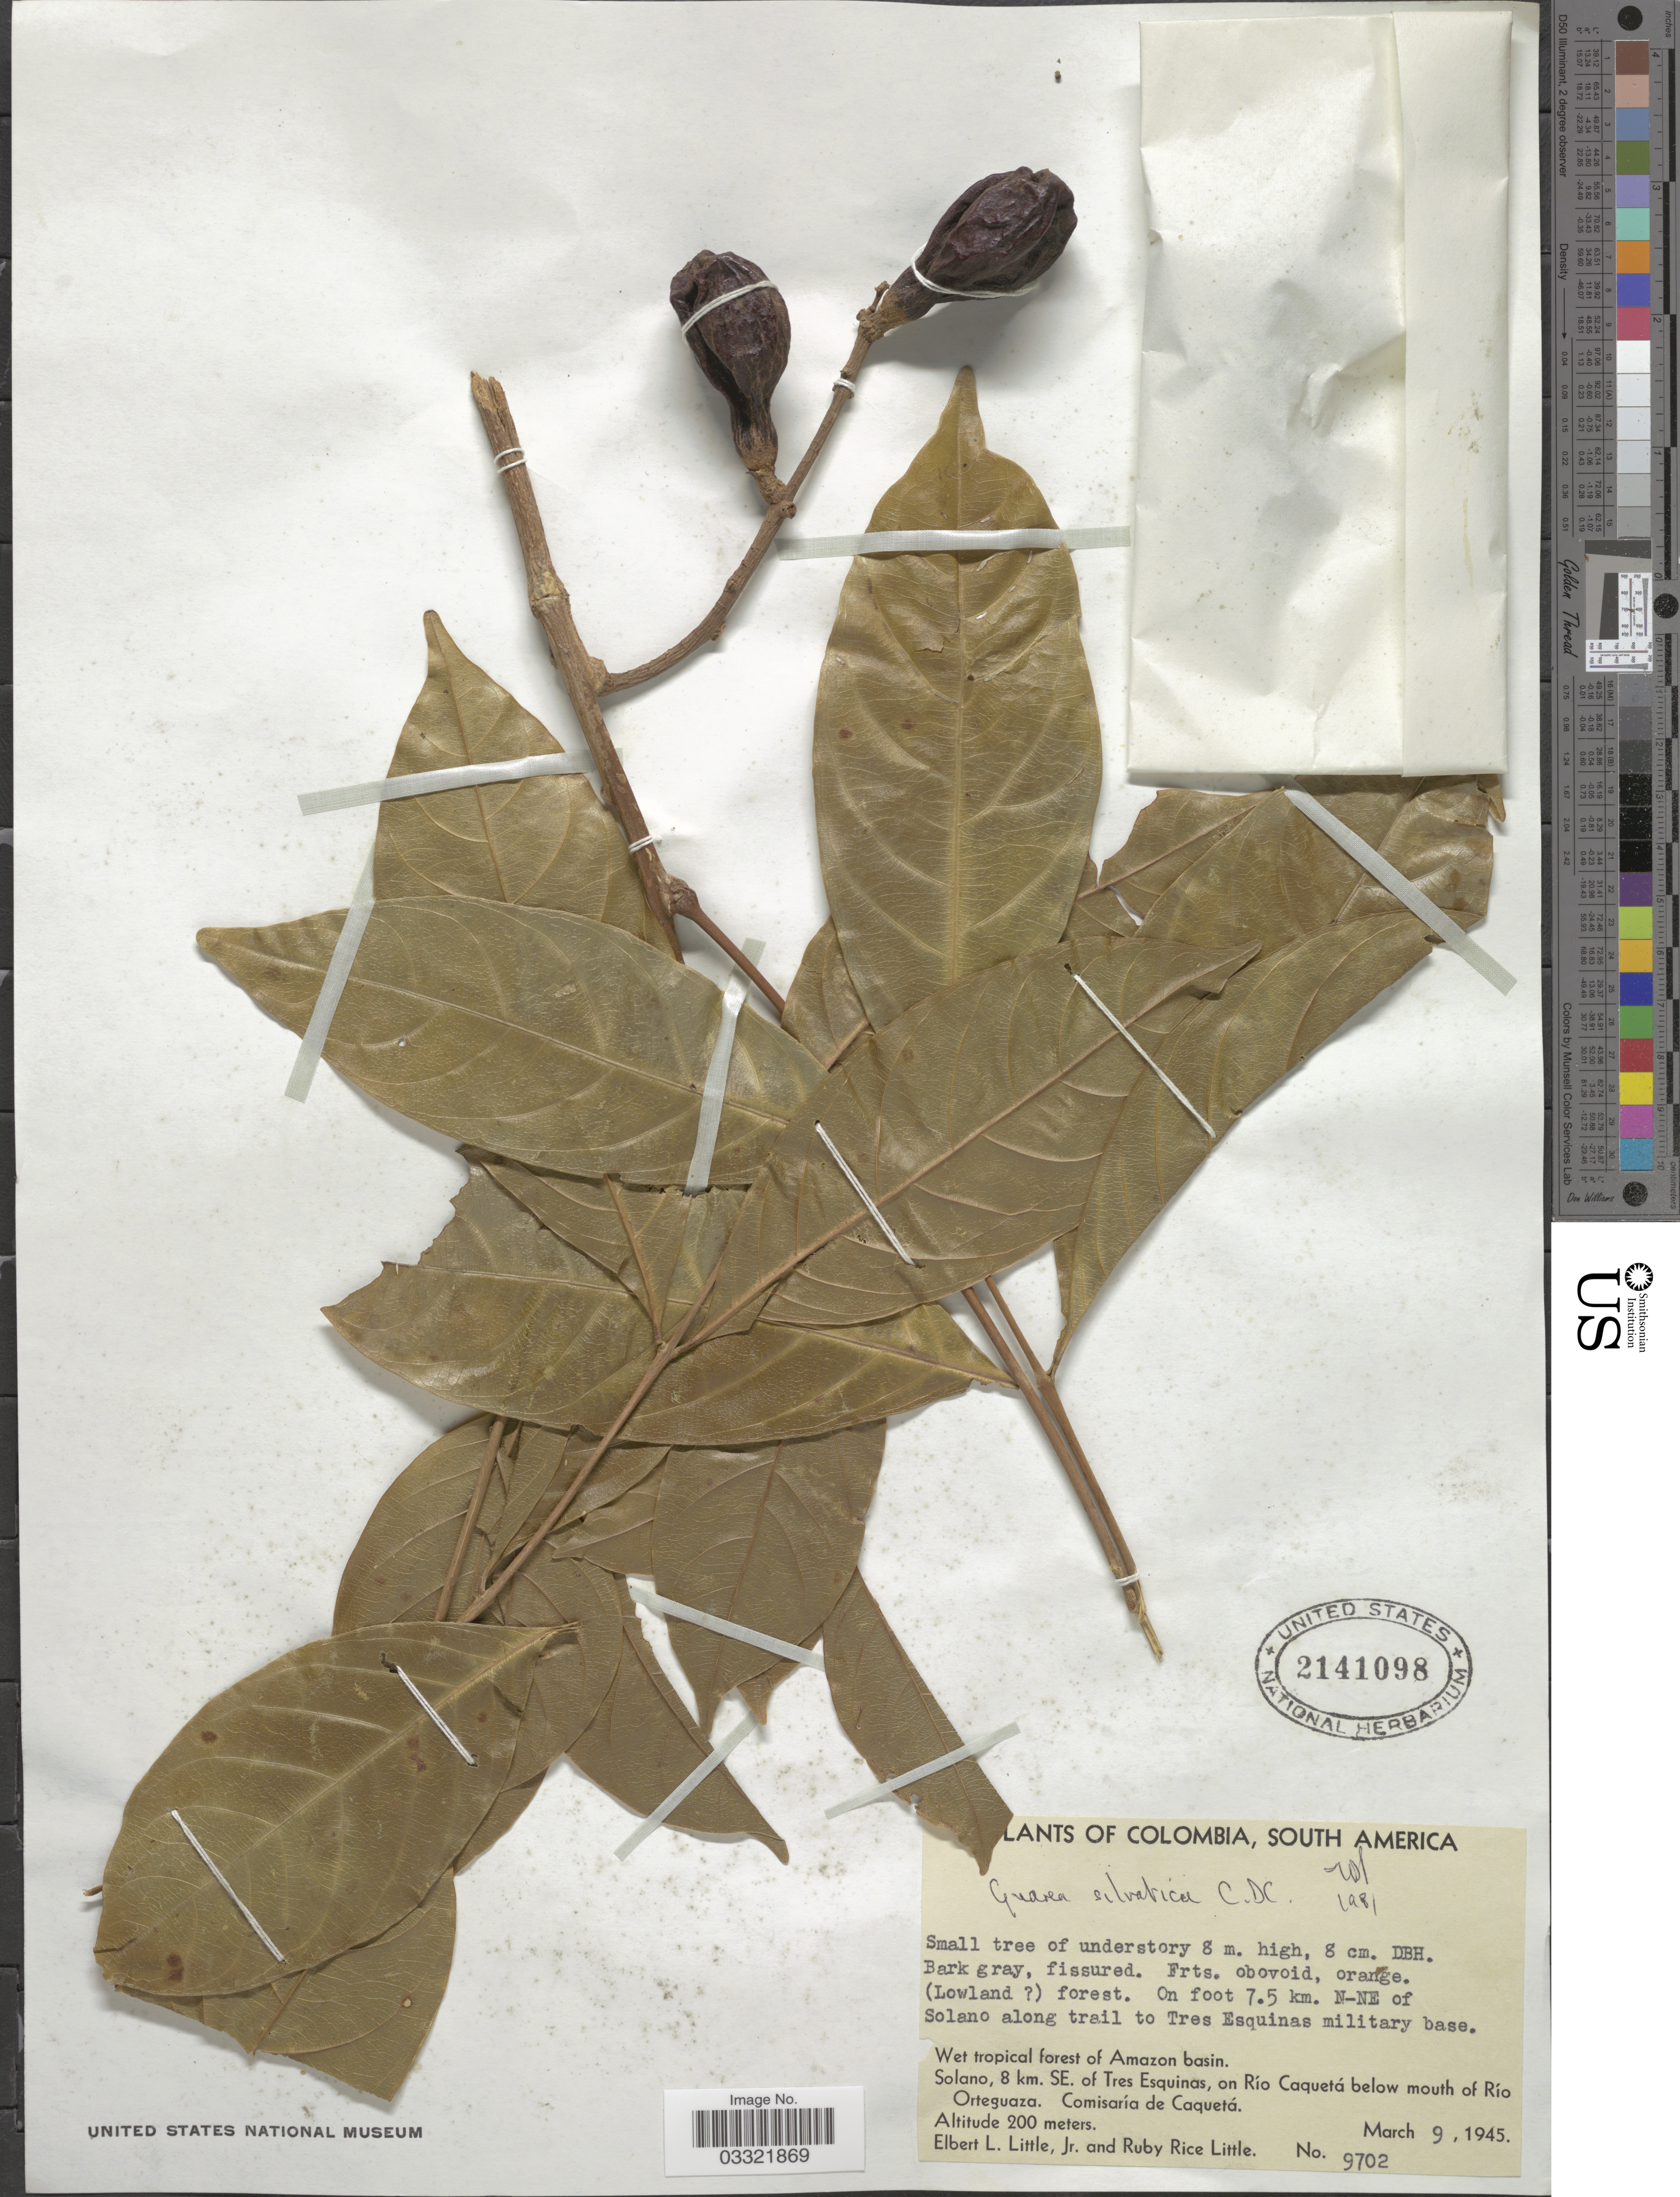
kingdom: Plantae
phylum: Tracheophyta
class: Magnoliopsida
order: Sapindales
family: Meliaceae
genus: Guarea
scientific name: Guarea silvatica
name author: C. DC.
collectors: E. L. Little & R. R. Little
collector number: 9702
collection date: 1945-03-09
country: Colombia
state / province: Caquetá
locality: On foot 7.5 km. N-NE of Solano along trail to Tres Esquinas military base. Wet tropical forest of Amazon basin. Solano, 8 km. SE. of Tres Esquinas, on Río Caquetá below mouth of Río Orteguaza. Comisaría de Caquetá.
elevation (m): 200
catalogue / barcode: US 2141098